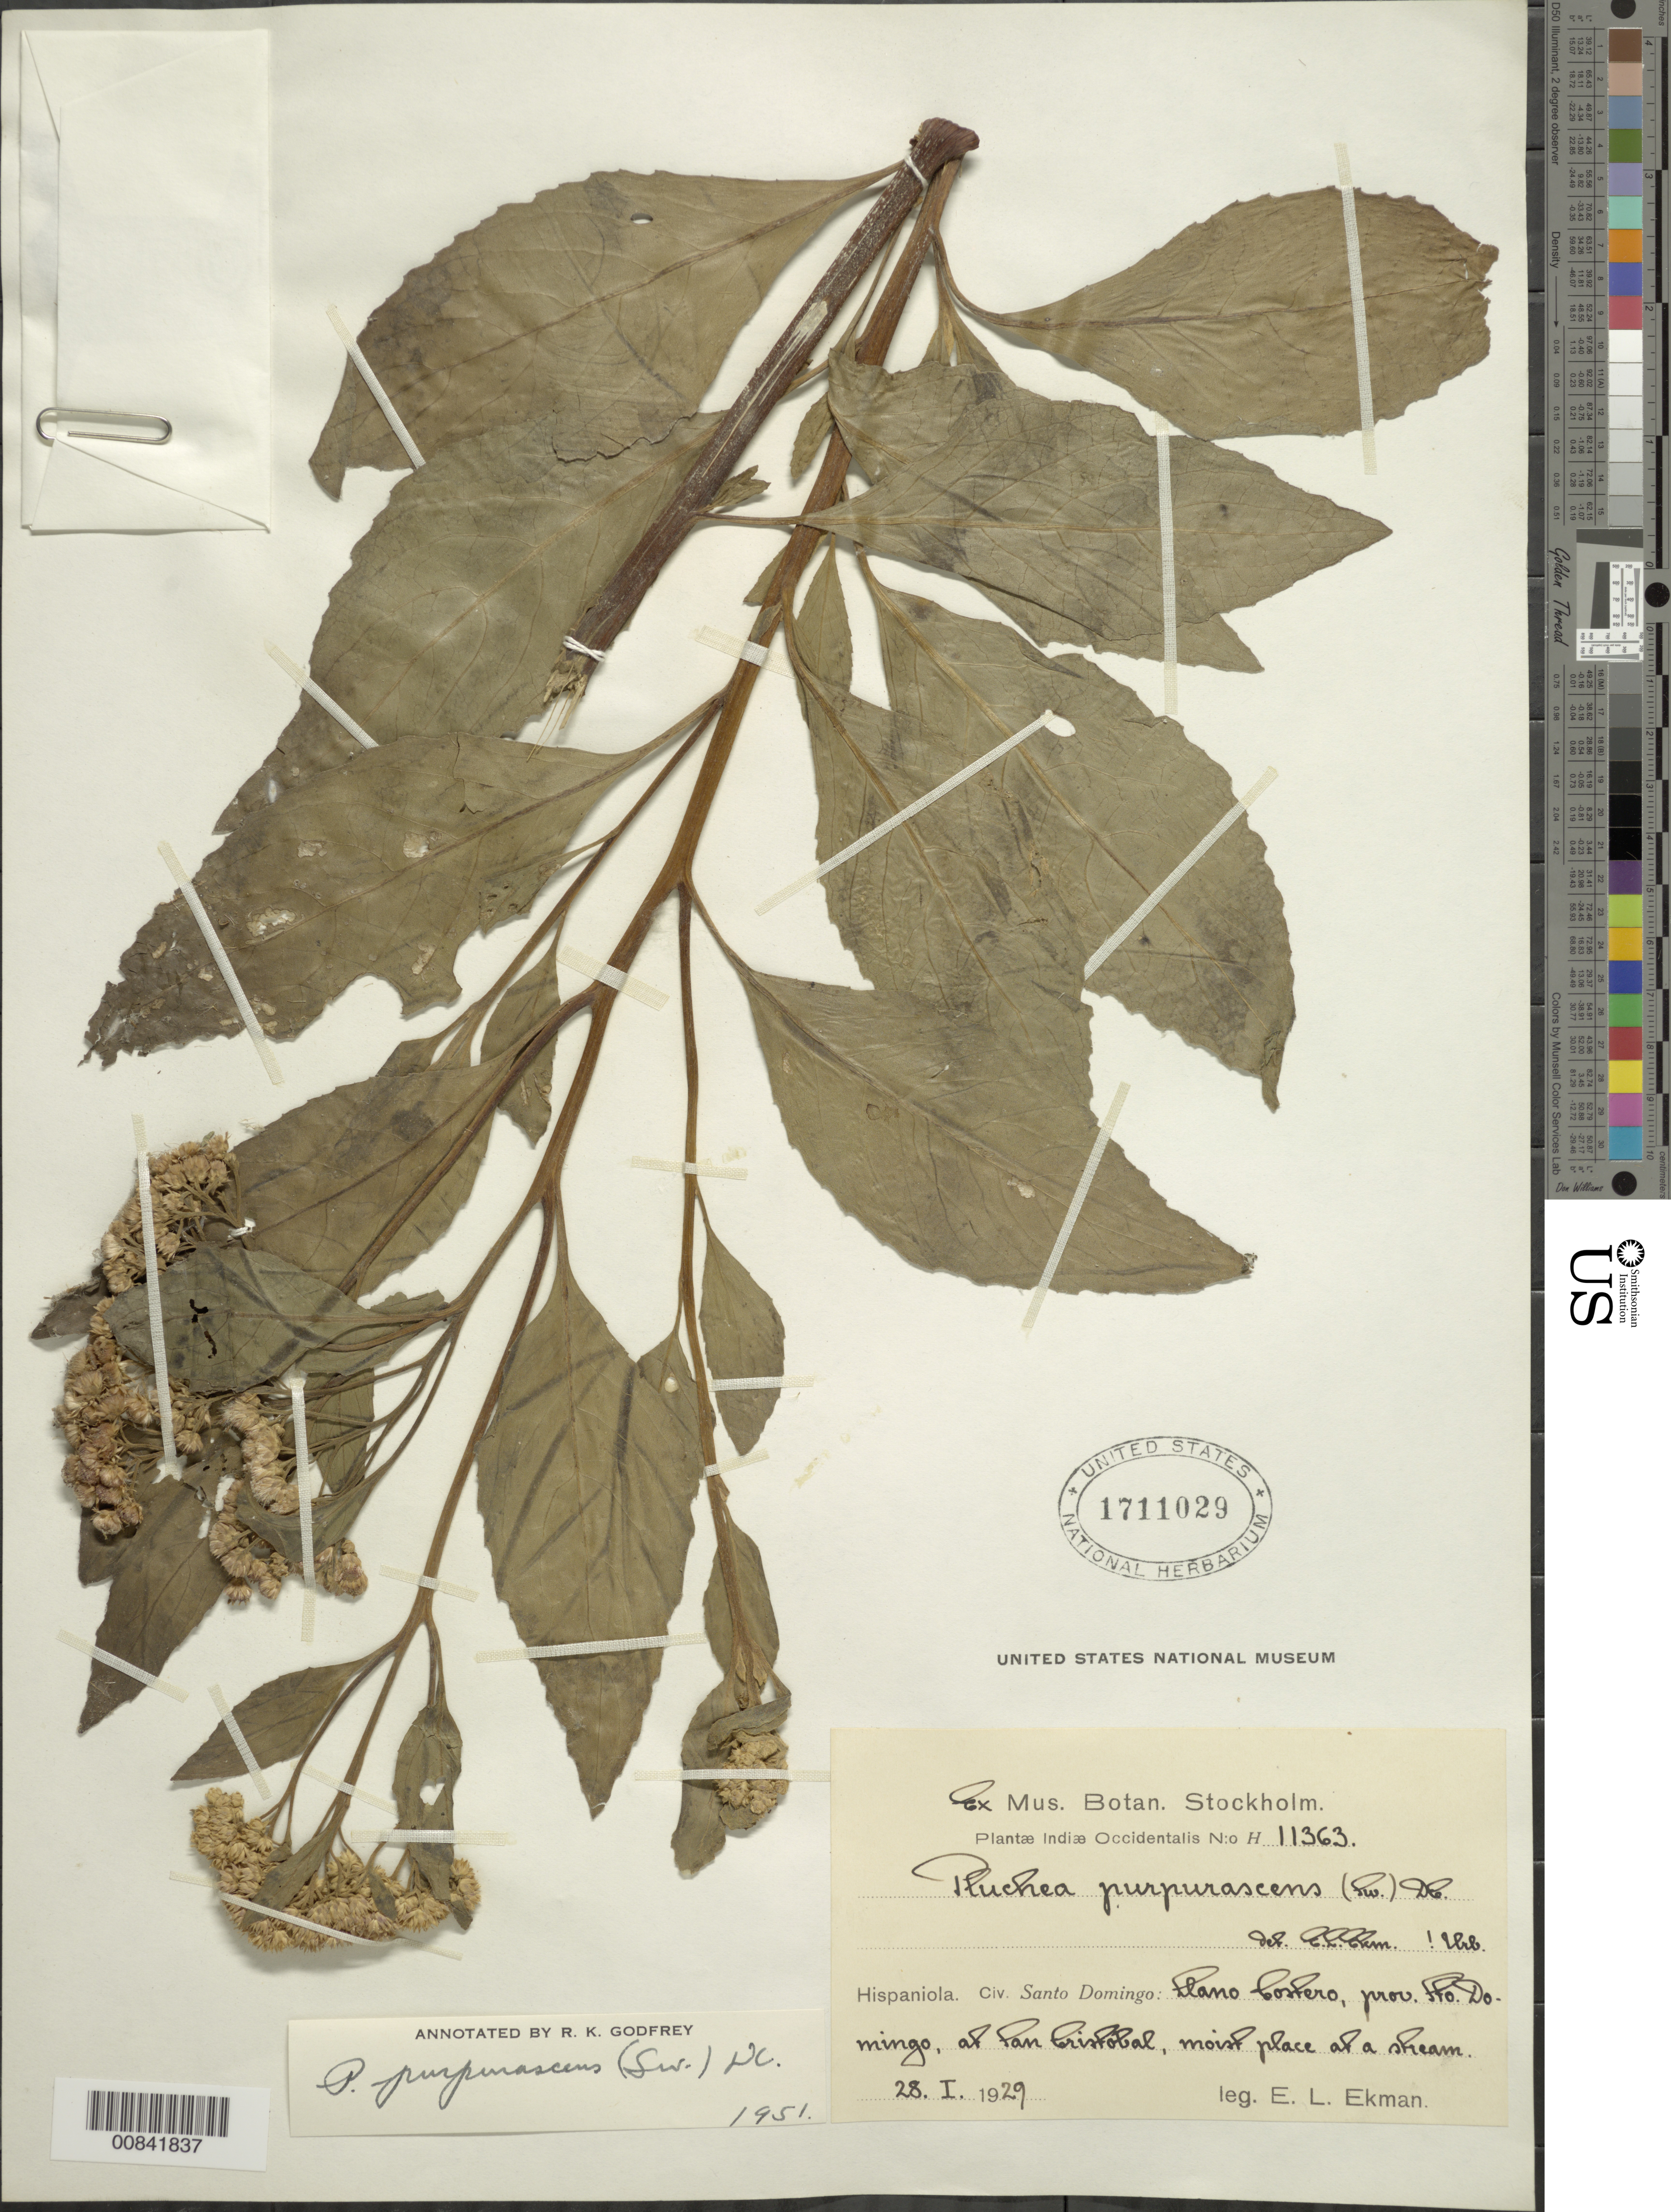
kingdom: Plantae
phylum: Tracheophyta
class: Magnoliopsida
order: Asterales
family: Asteraceae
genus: Pluchea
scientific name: Pluchea odorata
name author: (L.) Cass.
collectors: E. L. Ekman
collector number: H 11363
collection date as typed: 28 Jan 1929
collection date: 1929-01-28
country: Dominican Republic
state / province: Distrito Nacional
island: Hispaniola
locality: Llano Costero, at San Cristobal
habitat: Moist place of stream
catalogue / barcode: US 1711029